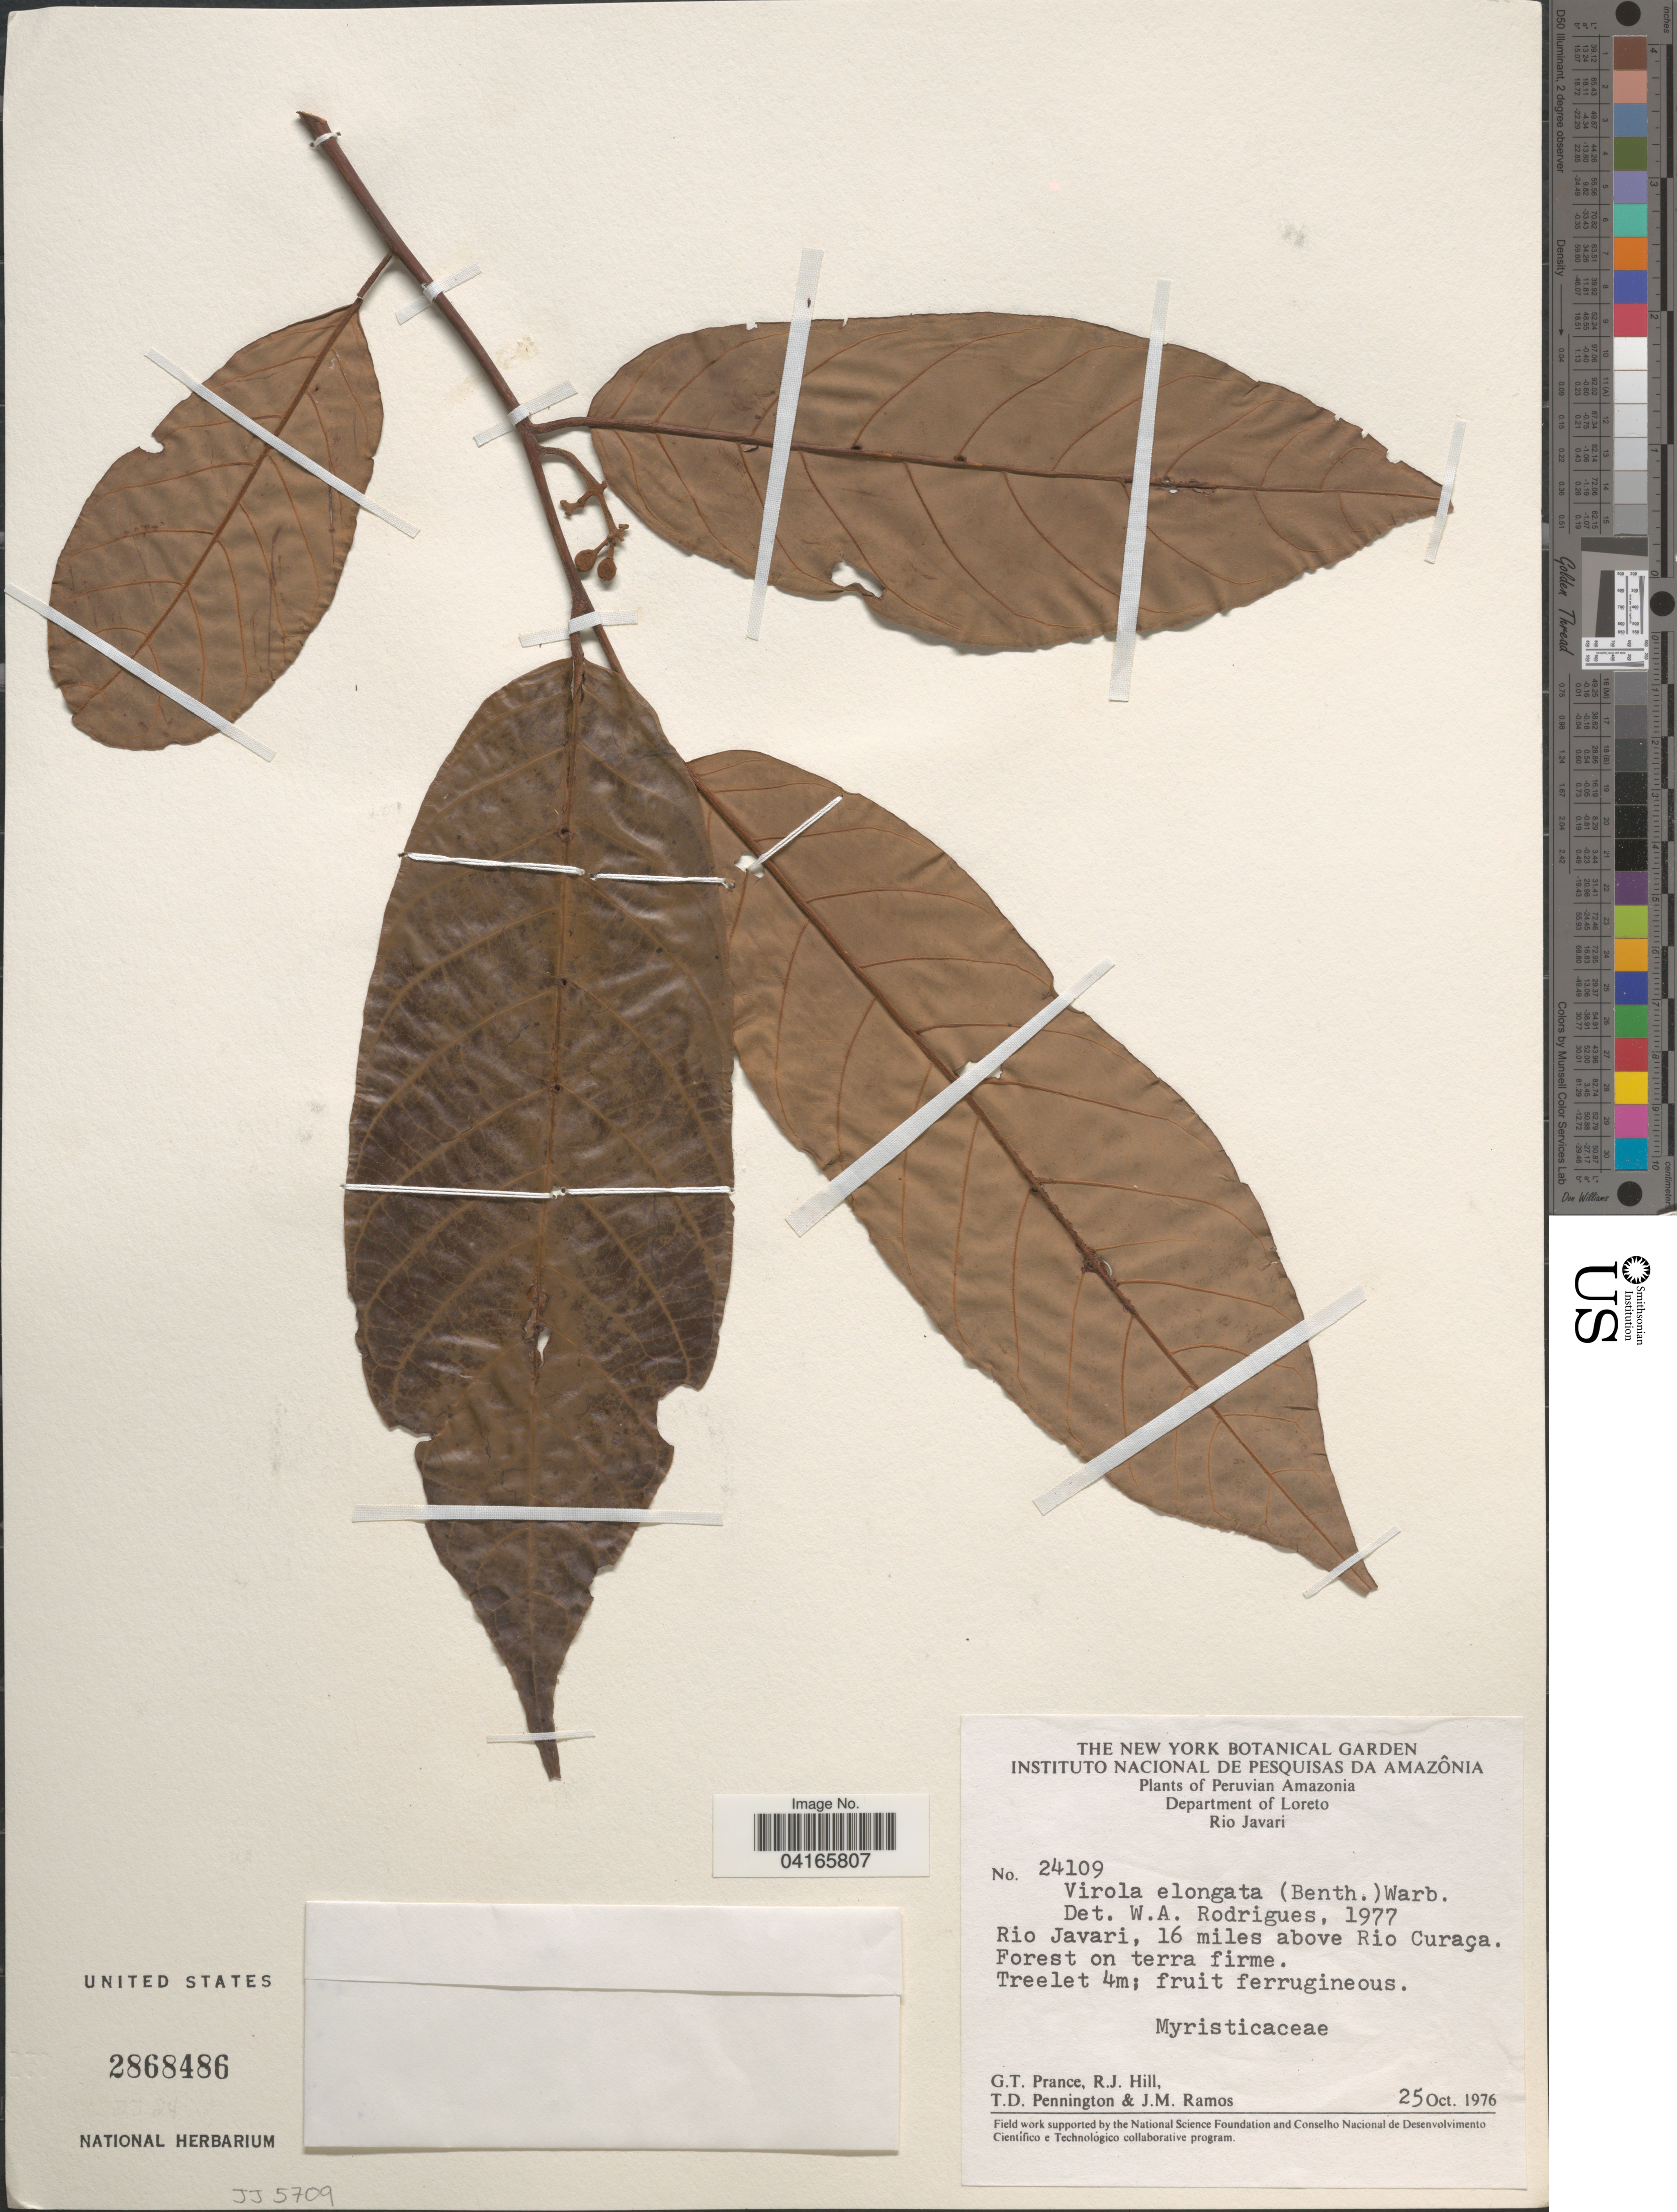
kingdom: Plantae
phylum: Tracheophyta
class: Magnoliopsida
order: Magnoliales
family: Myristicaceae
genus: Virola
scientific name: Virola elongata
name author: (Benth.) Warb.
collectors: G. T. Prance, R. J. Hill, T. D. Pennington & J. M. Ramos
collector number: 24109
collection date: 1976-10-25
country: Peru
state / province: Loreto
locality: Peruvian Amazonia. Department of Loreto. Rio Javari. Rio Javari, 16 miles above Rio Curaça.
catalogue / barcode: US 2868486